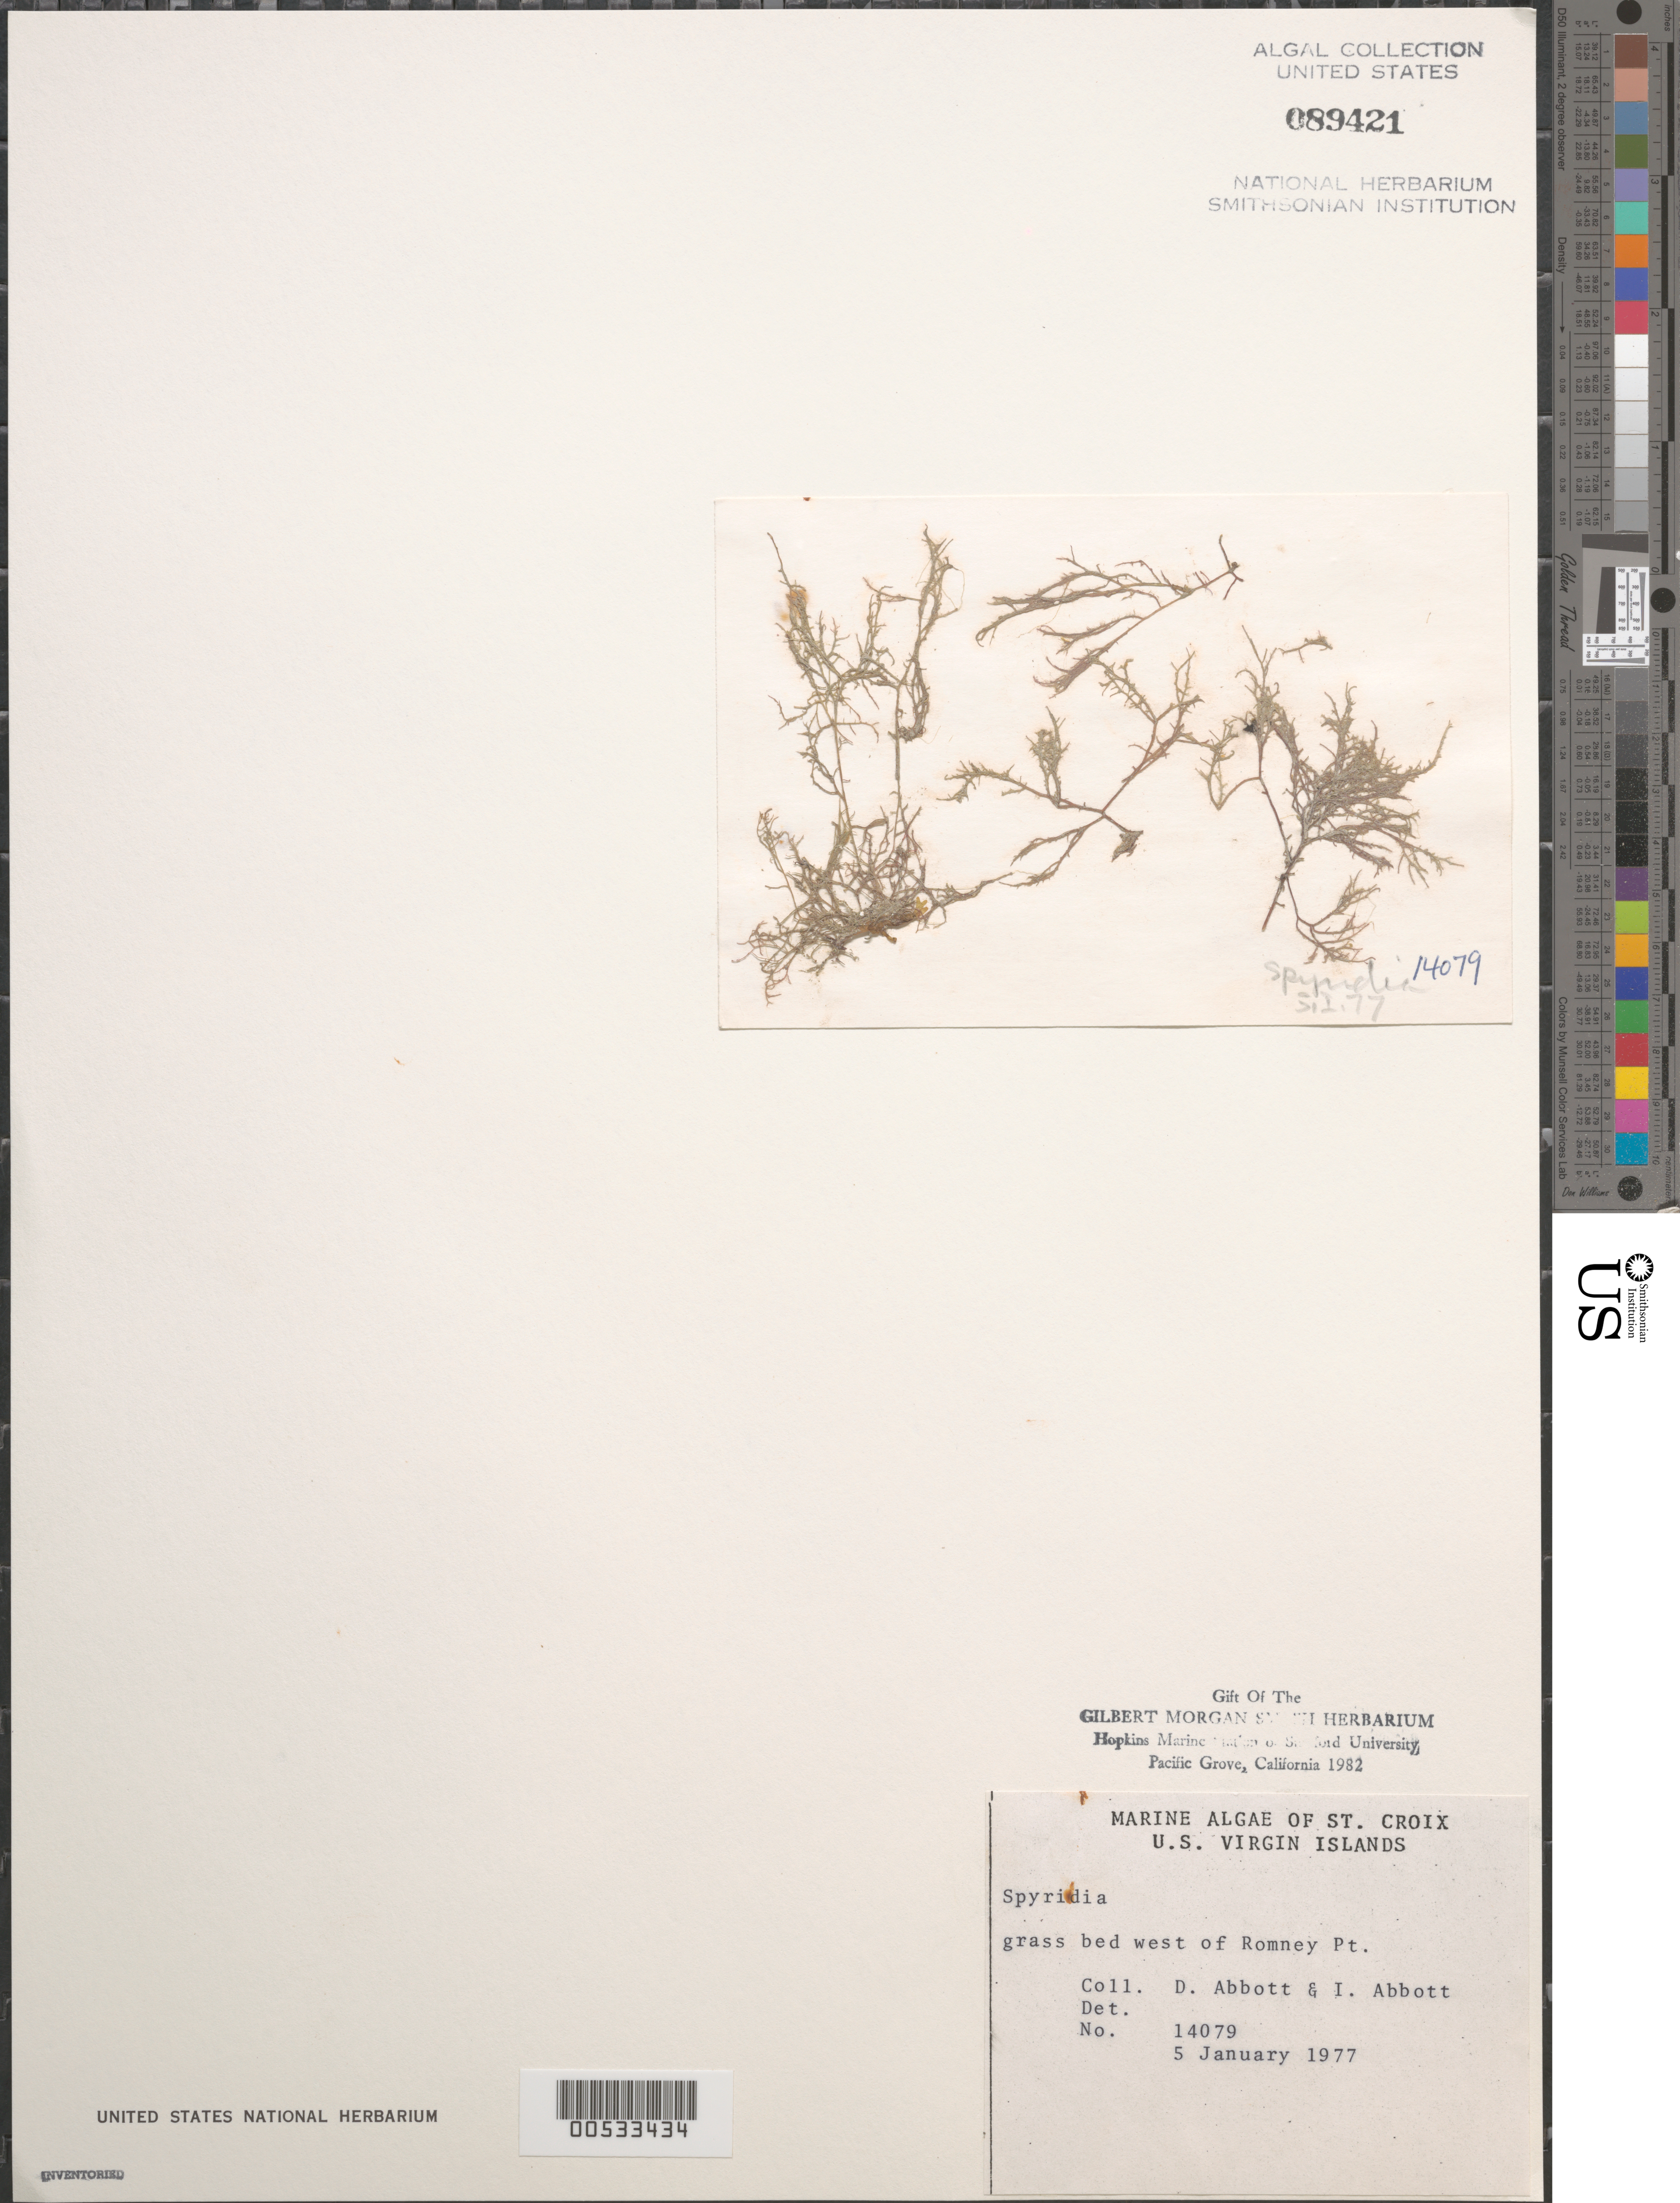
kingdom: Plantae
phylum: Rhodophyta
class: Florideophyceae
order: Ceramiales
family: Spyridiaceae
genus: Spyridia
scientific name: Spyridia sp.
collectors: D. P. Abbott & I. A. Abbott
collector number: IAA 14079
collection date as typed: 05 Jan 1977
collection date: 1977-01-05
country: U.S. Virgin Islands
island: St. Croix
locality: West of Romney Point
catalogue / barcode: US 89421